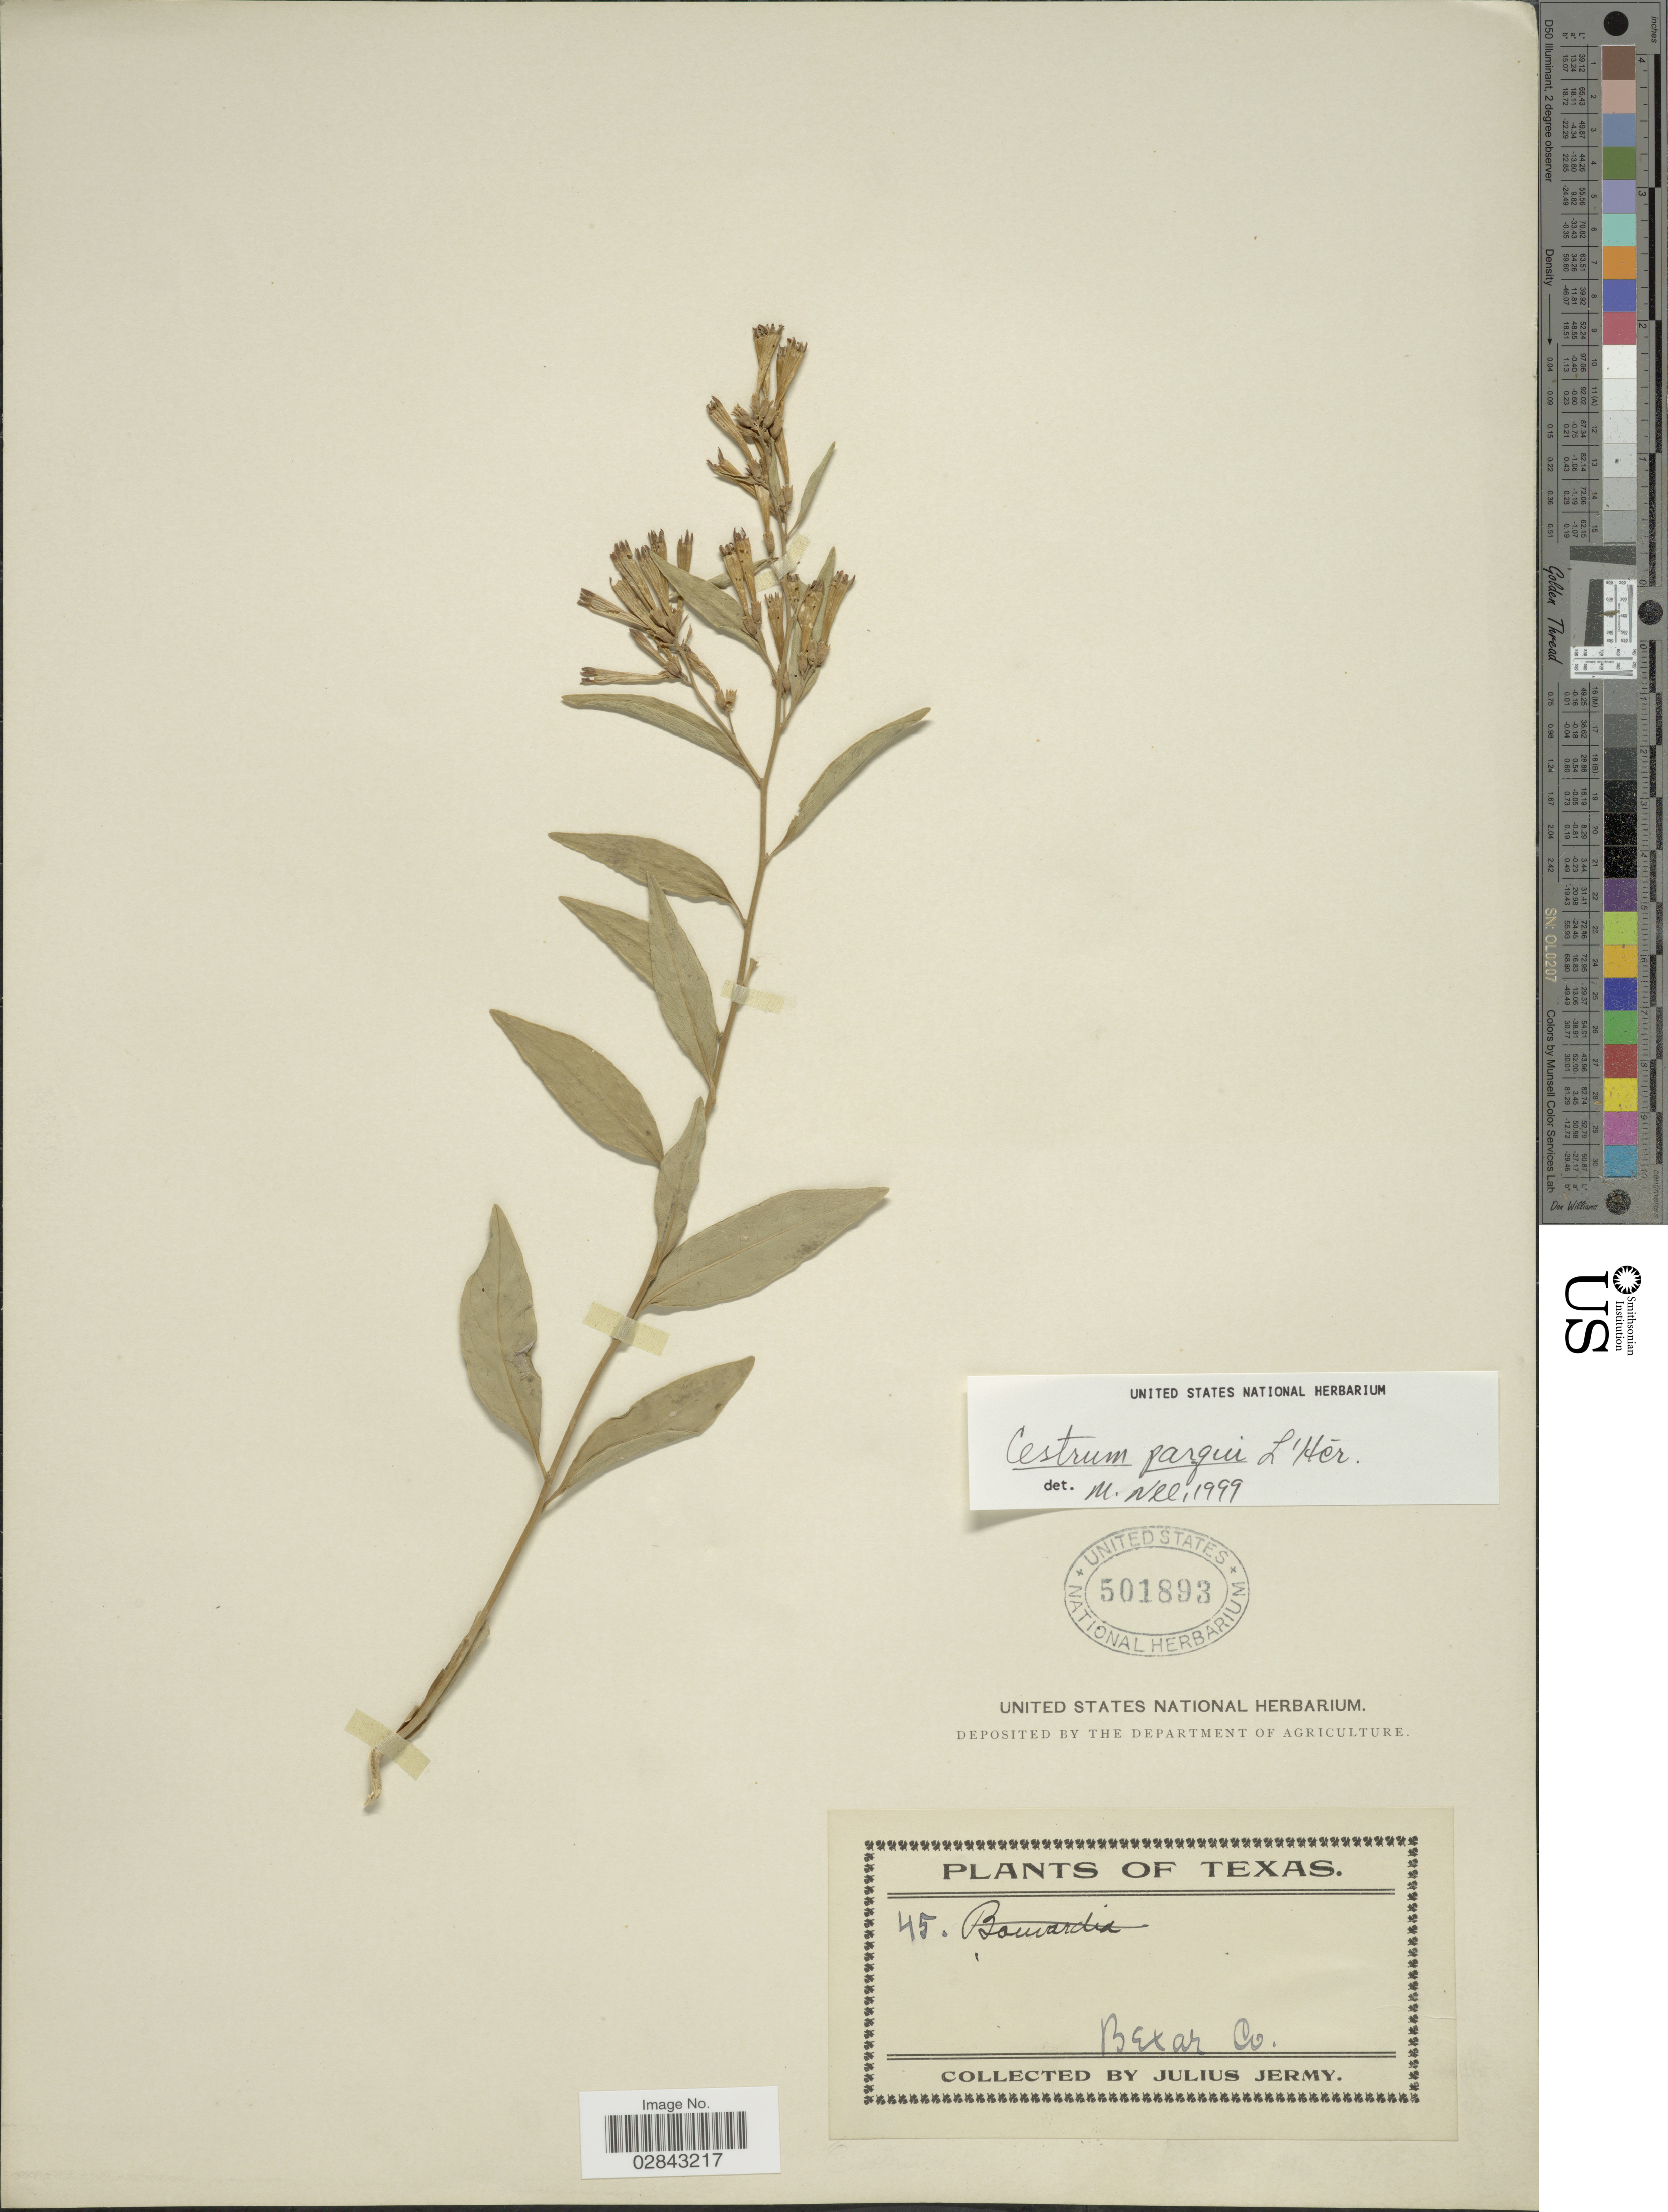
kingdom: Plantae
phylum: Tracheophyta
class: Magnoliopsida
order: Solanales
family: Solanaceae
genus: Cestrum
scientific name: Cestrum parqui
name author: L'Hér.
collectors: J. Jermy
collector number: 45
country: United States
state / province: Texas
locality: Bexar Co.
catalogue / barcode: US 501893